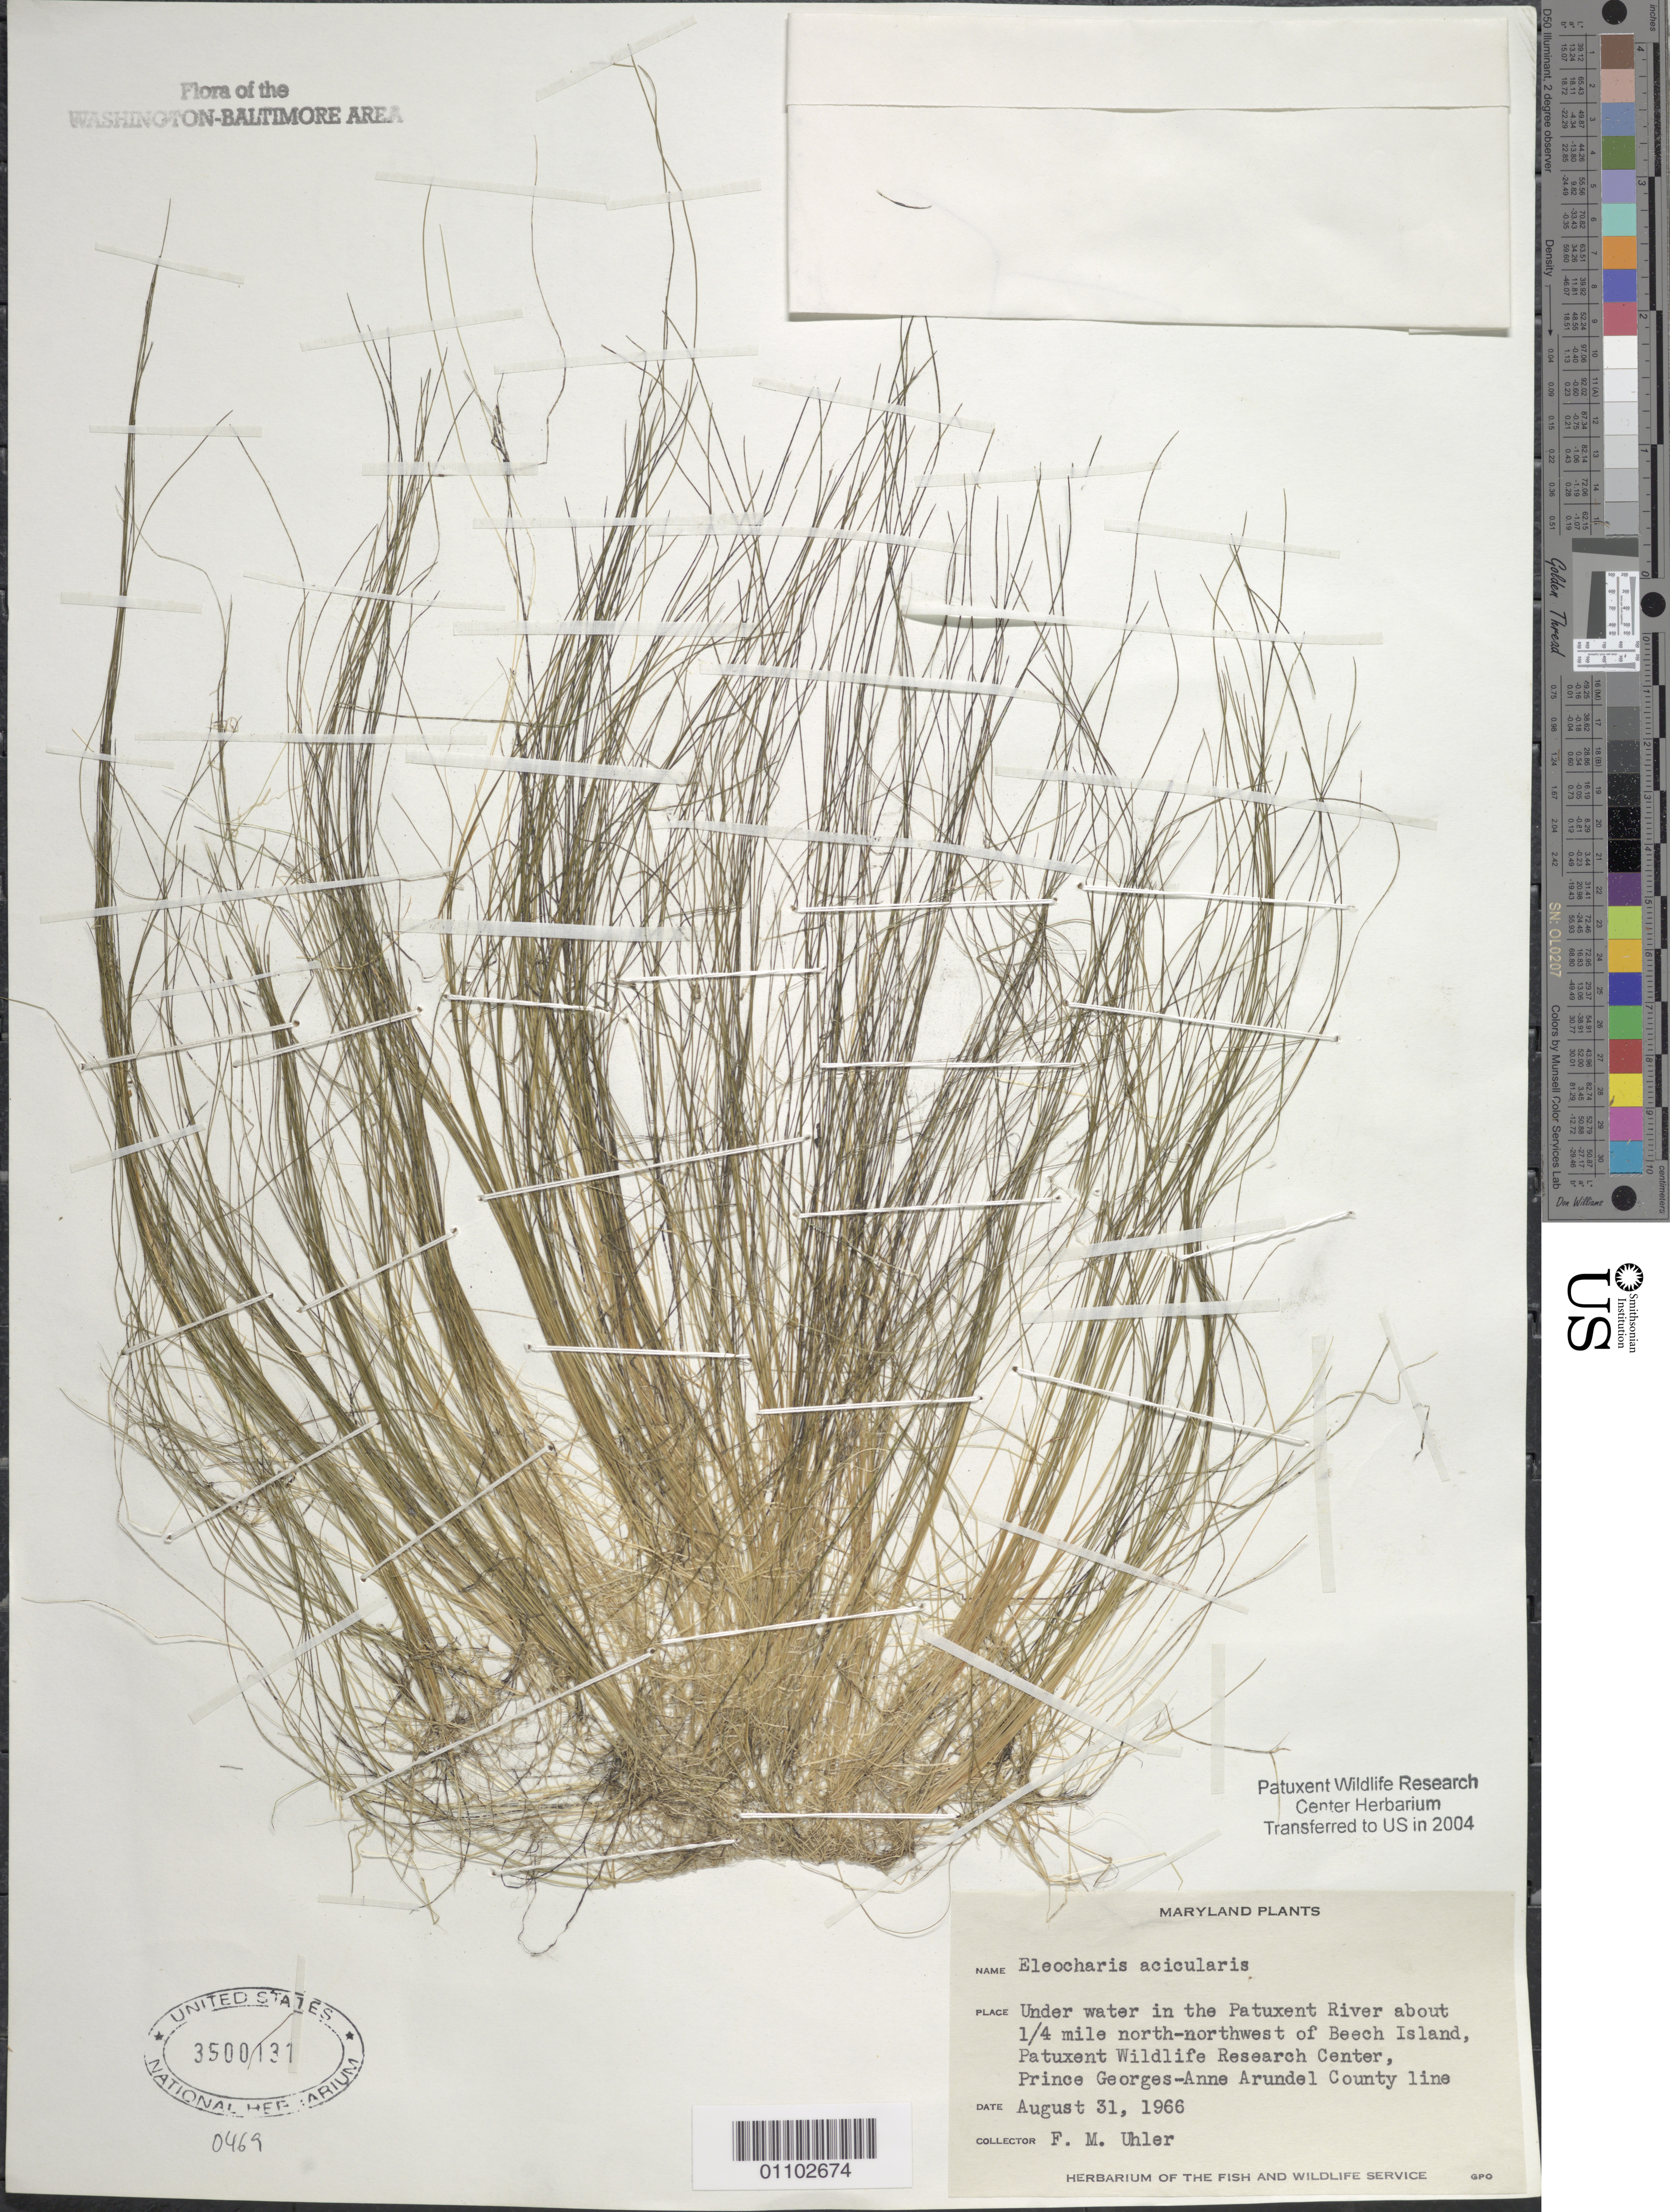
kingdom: Plantae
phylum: Tracheophyta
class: Liliopsida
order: Poales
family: Cyperaceae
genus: Eleocharis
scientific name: Eleocharis acicularis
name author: (L.) Roem. & Schult.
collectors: F. Uhler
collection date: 1966-08-31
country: United States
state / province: Maryland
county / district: Anne Arundel / Prince George's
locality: Patuxent River about 1/4 mile NNW of Beech Island, Patuxent Wildlife Research Center, County line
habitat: Under water in river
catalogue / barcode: US 3500131